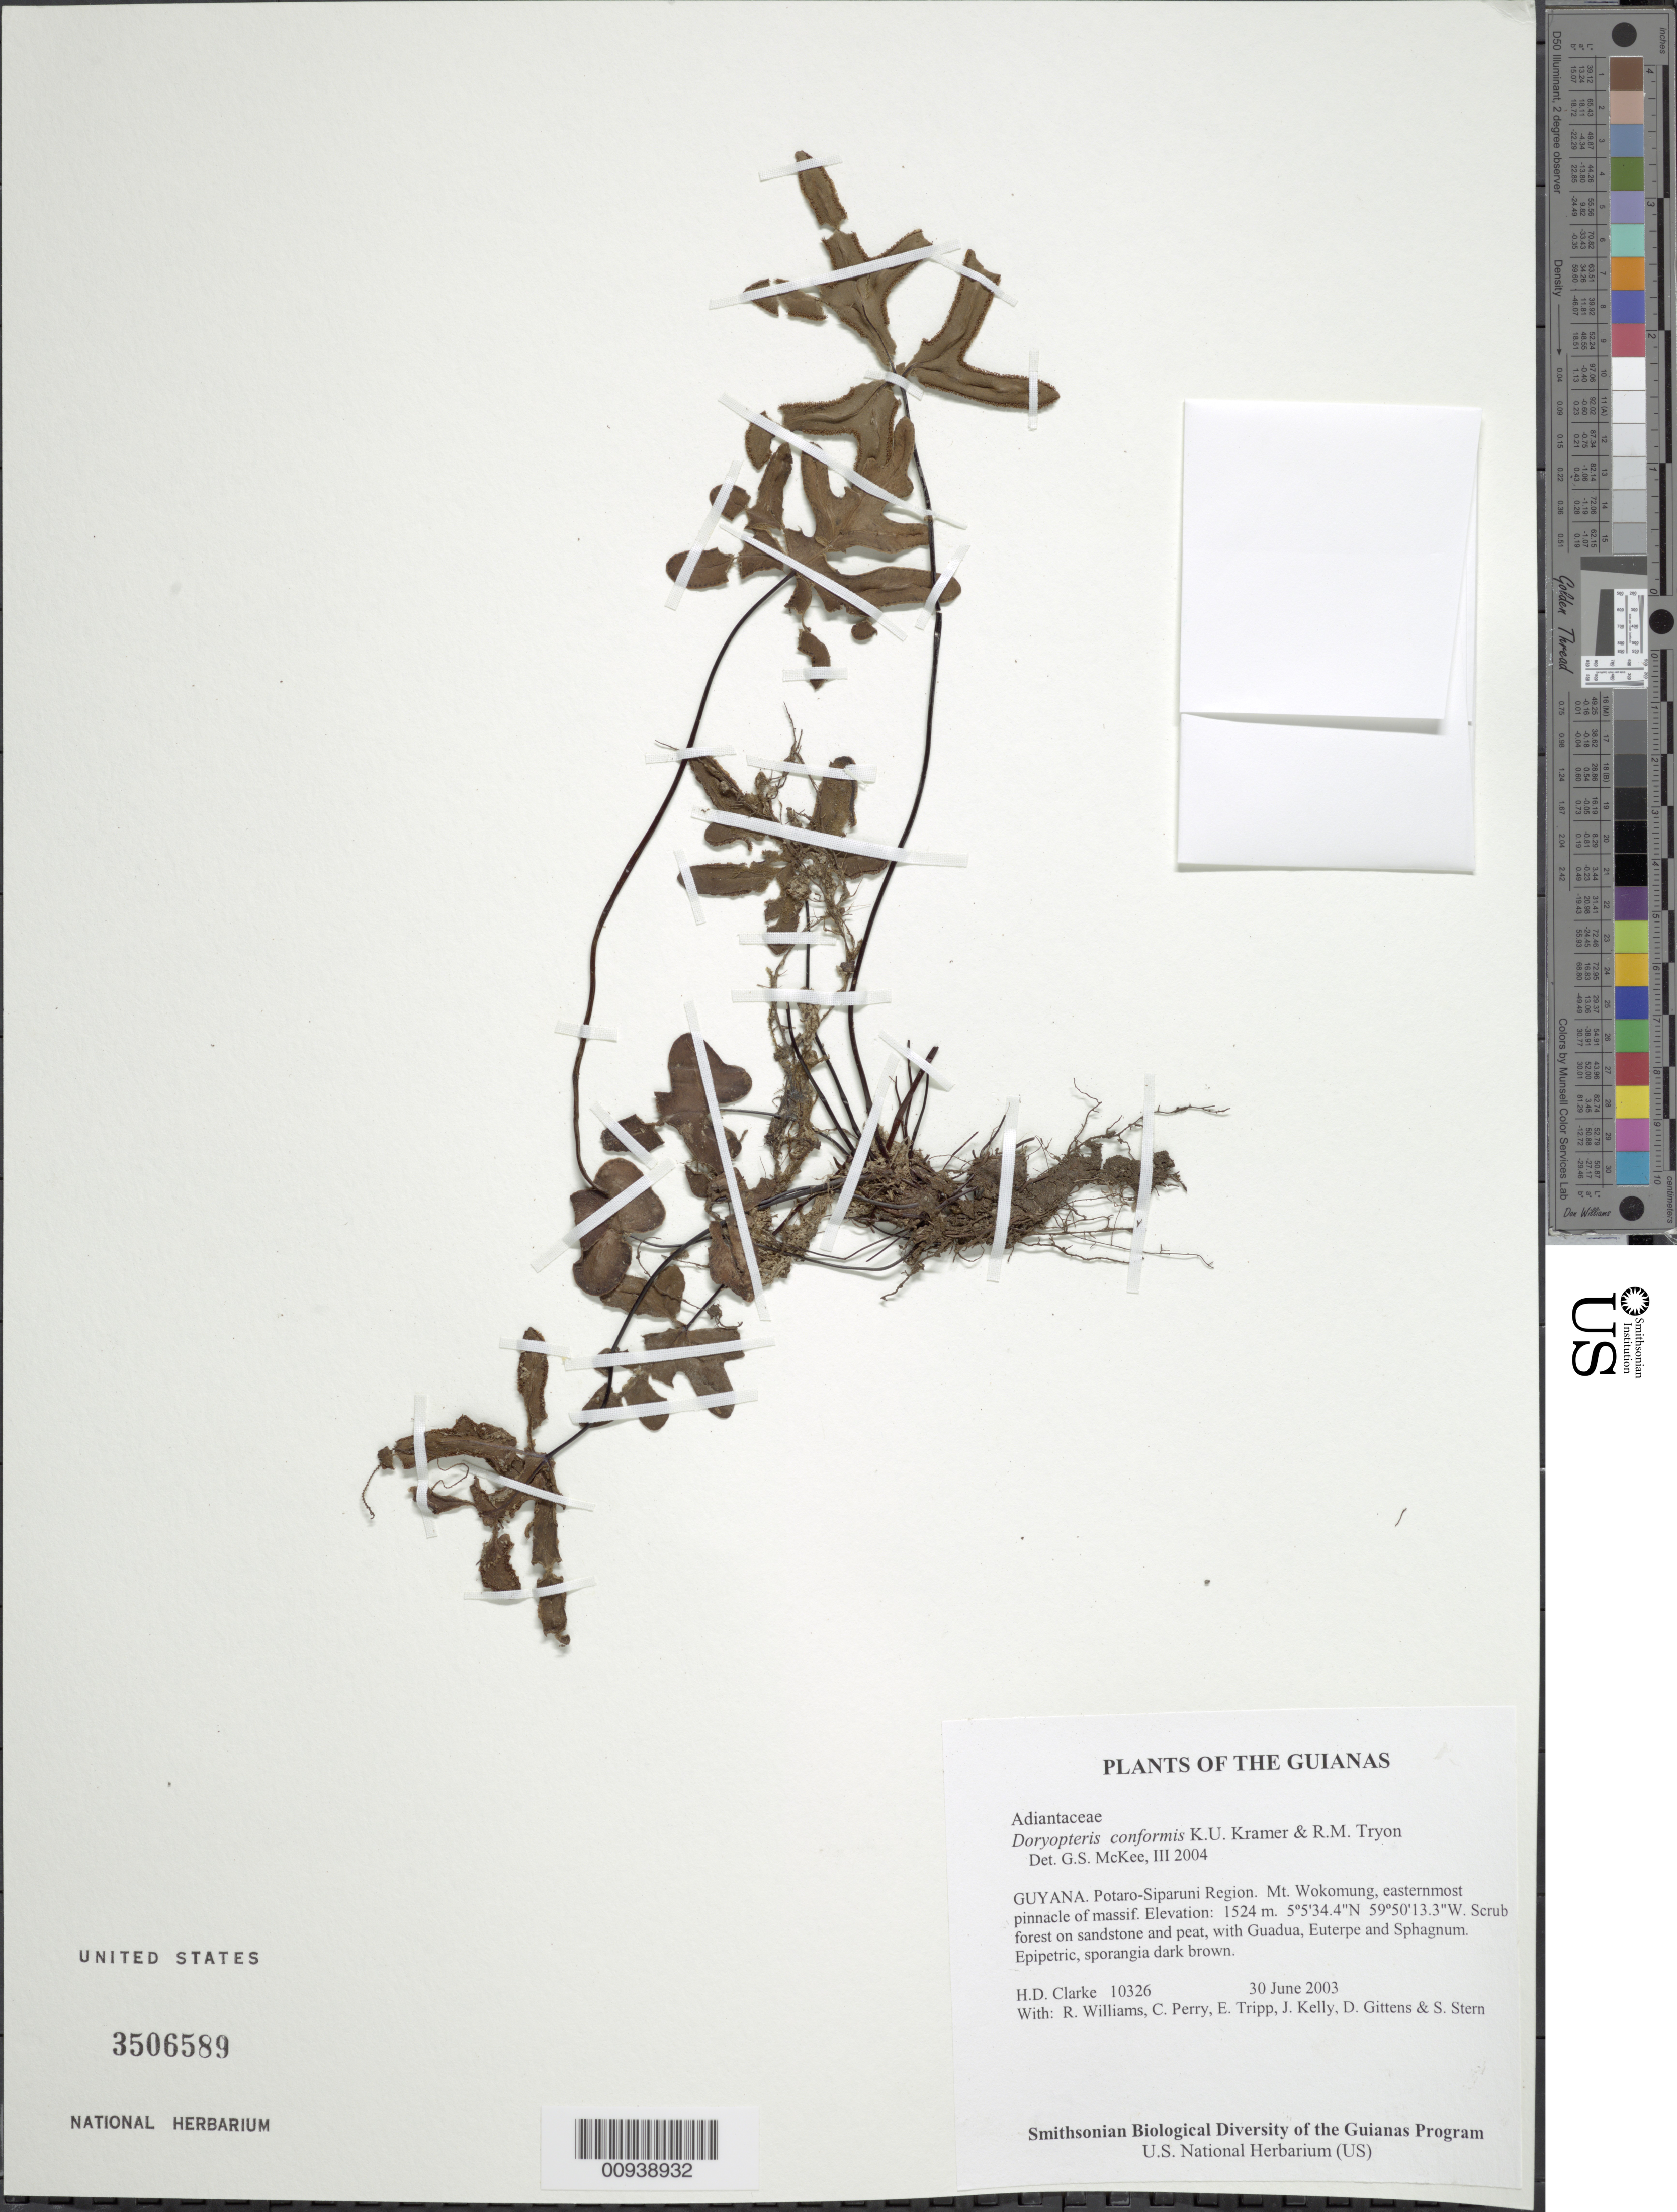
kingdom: Plantae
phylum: Tracheophyta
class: Polypodiopsida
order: Polypodiales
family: Pteridaceae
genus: Doryopteris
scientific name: Doryopteris conformis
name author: K.U. Kramer & R.M. Tryon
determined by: McKee, G. S., (US), NMNH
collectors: H. D. Clarke, R. Williams, C. Perry, E. Tripp, J. Kelly, D. Gittens & S. R. Stern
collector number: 10326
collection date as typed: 30 June 2003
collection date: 2003-06-30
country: Guyana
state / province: Potaro-Siparuni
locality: Mt. Wokomung, easternmost pinnacle of massif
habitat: Scrub forest on sandstone and peat, with Guadua, Euterpe and Sphagnum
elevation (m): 1524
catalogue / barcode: US 3506589